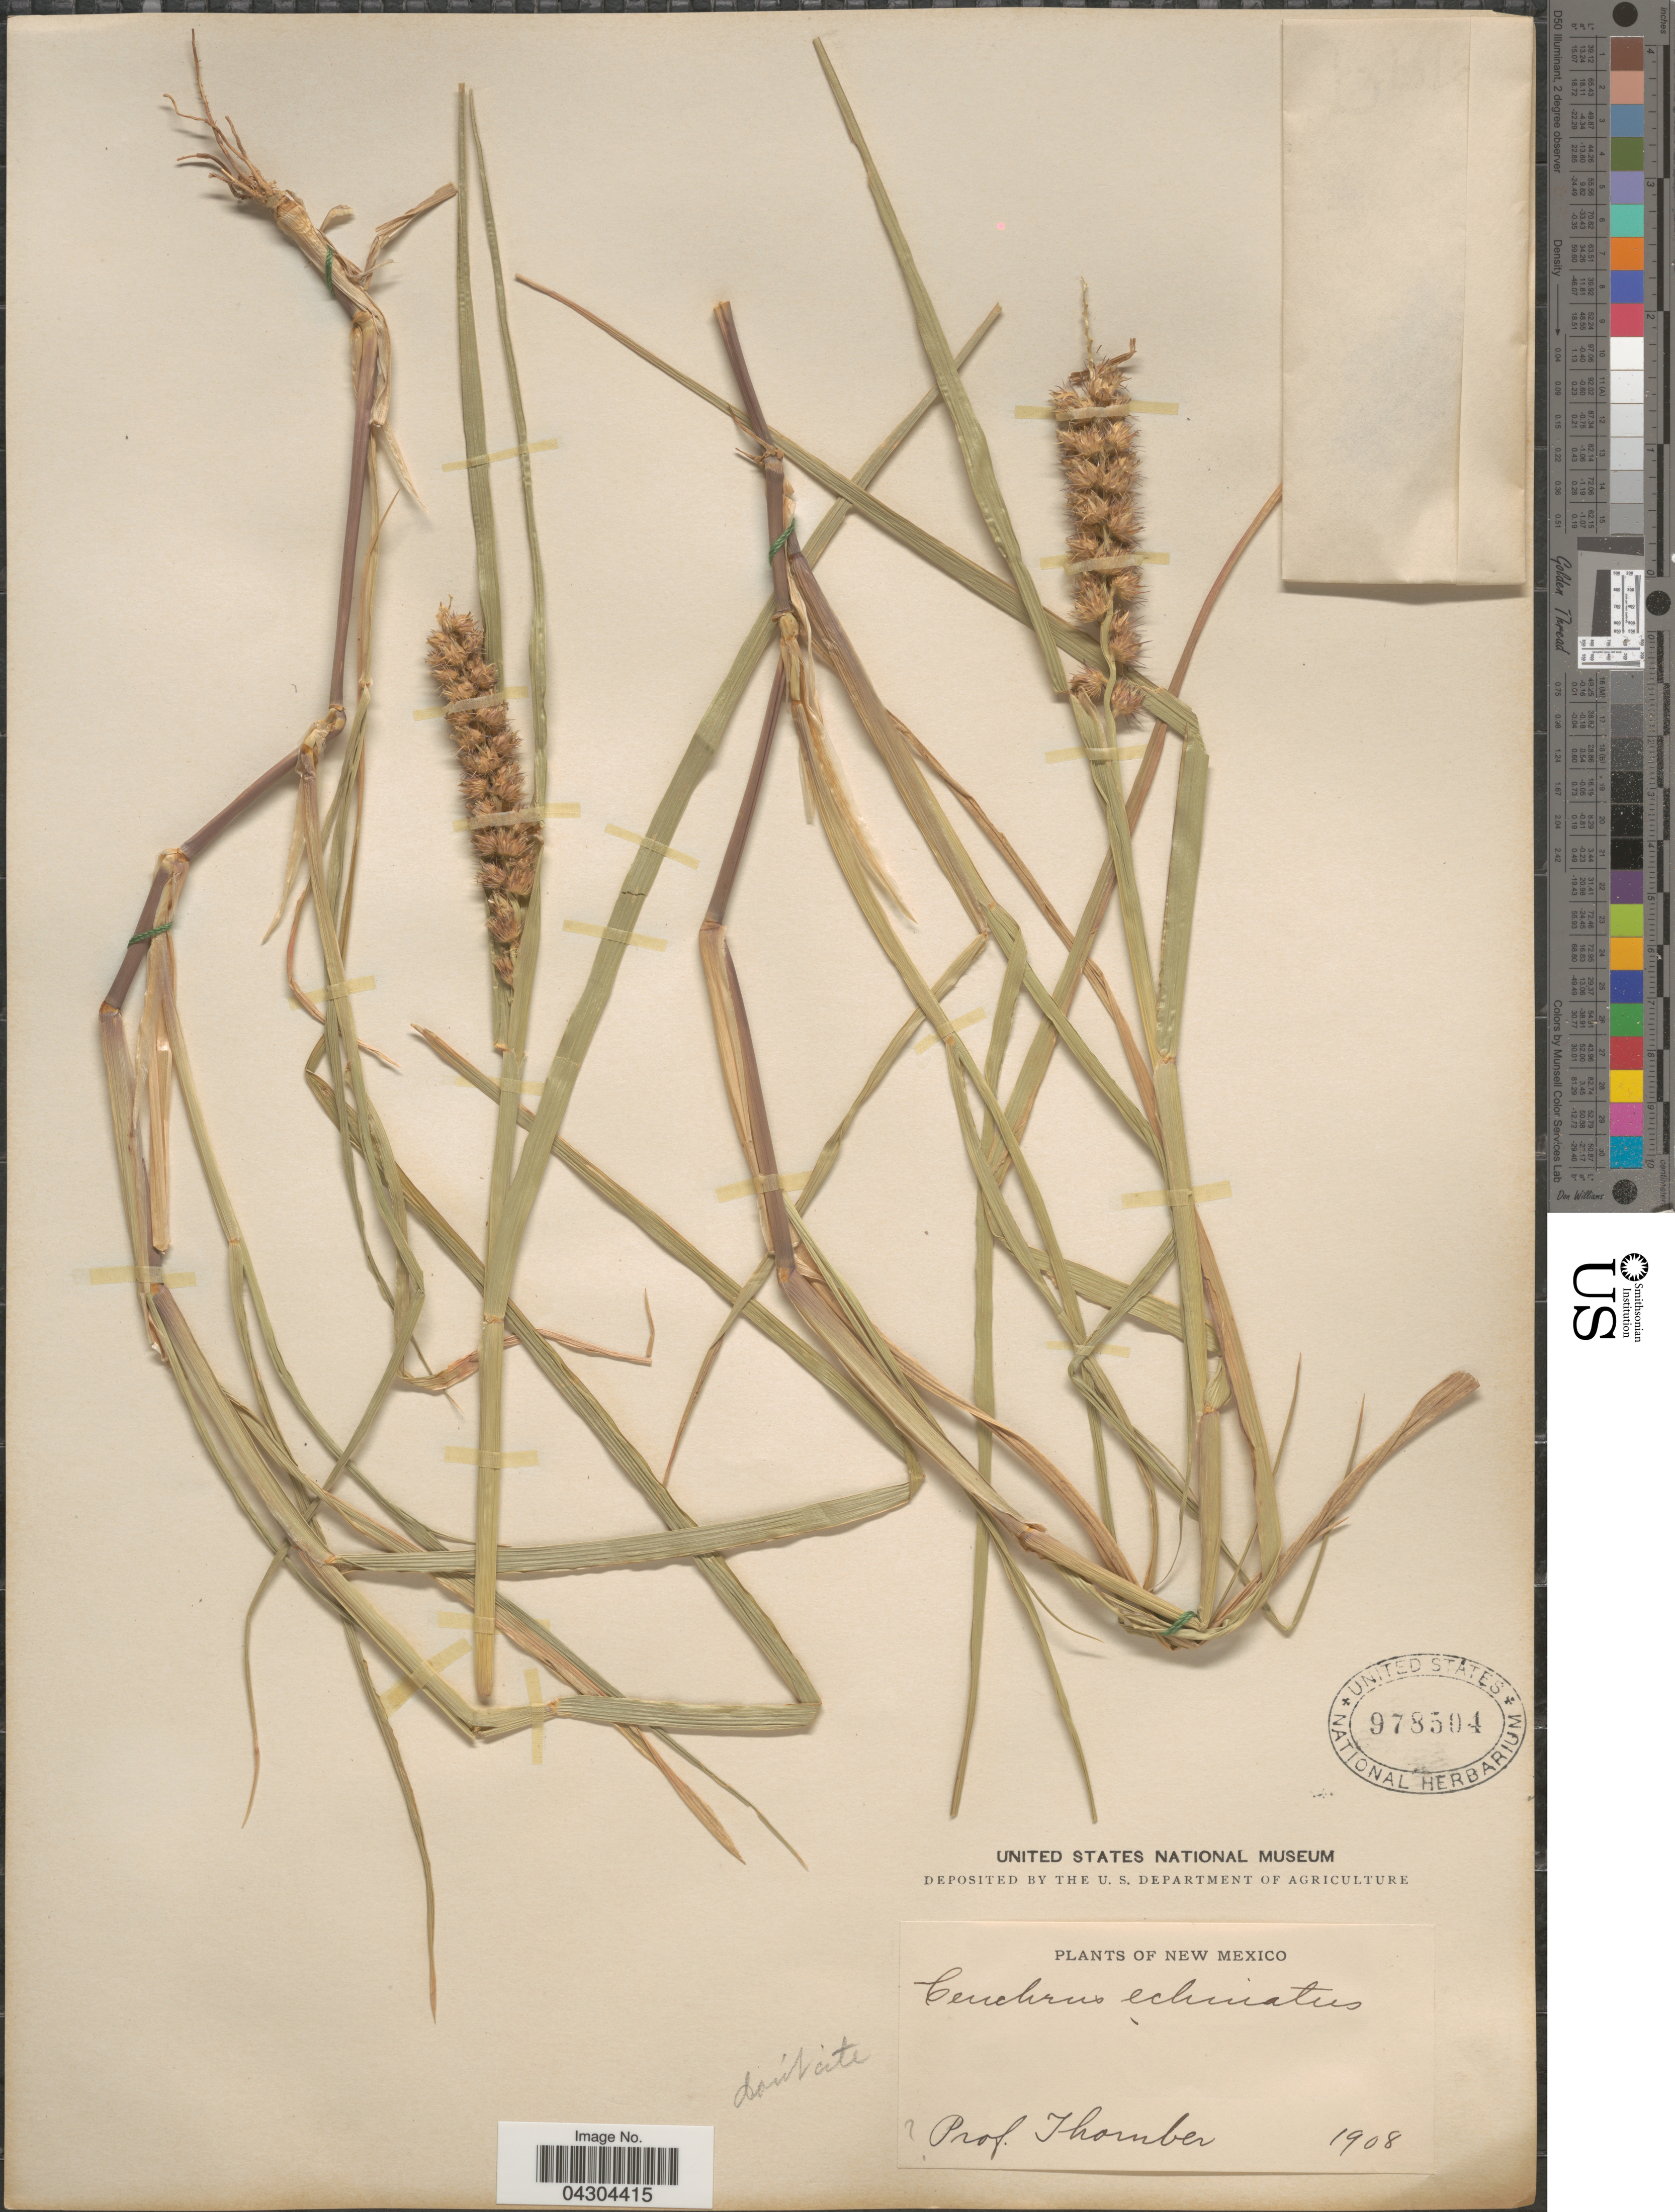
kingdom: Plantae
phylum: Tracheophyta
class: Liliopsida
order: Poales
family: Poaceae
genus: Cenchrus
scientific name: Cenchrus echinatus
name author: L.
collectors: -. Thornber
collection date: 1908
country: United States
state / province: New Mexico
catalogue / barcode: US 978504